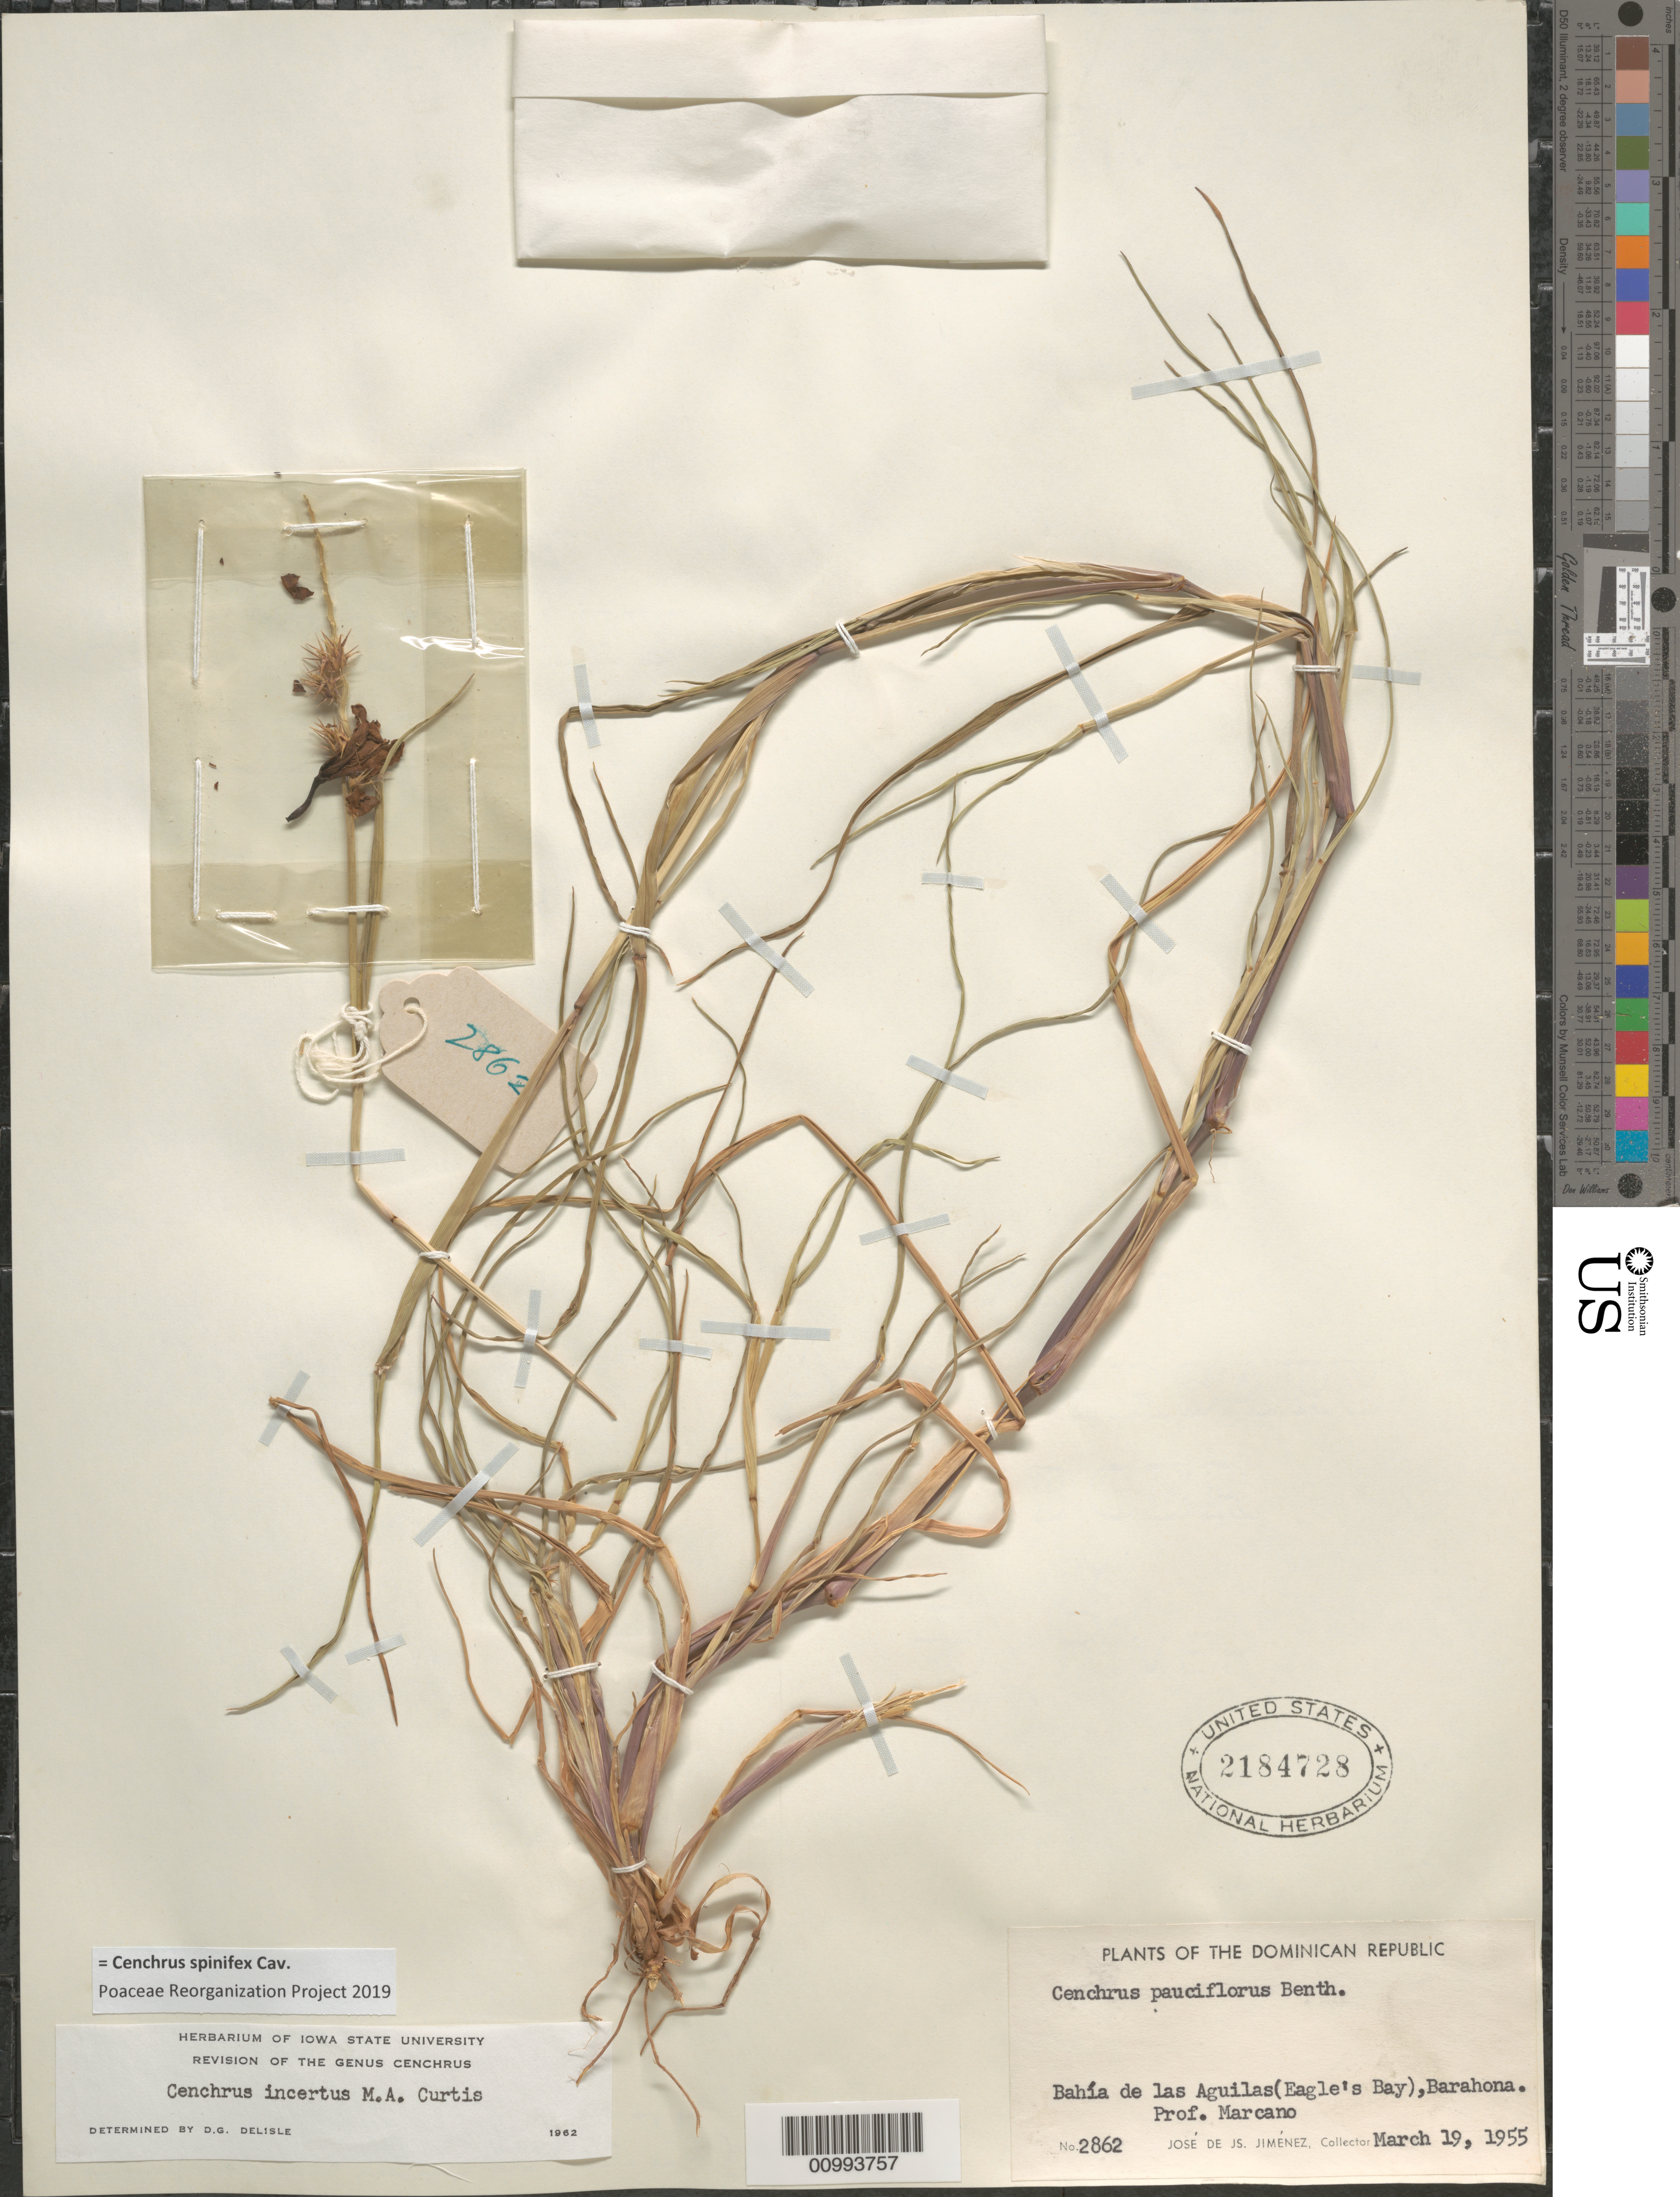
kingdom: Plantae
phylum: Tracheophyta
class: Liliopsida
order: Poales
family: Poaceae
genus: Cenchrus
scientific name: Cenchrus spinifex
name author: Cav.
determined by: Poaceae Reorganization Project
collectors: E. J. Marcano F. & J. J. Jiménez Almonte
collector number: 2862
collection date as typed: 19 Mar 1955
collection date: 1955-03-19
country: Dominican Republic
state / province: Barahona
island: Hispaniola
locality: Bahia de las Aguilas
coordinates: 0 N, 0 E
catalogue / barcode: US 2184728